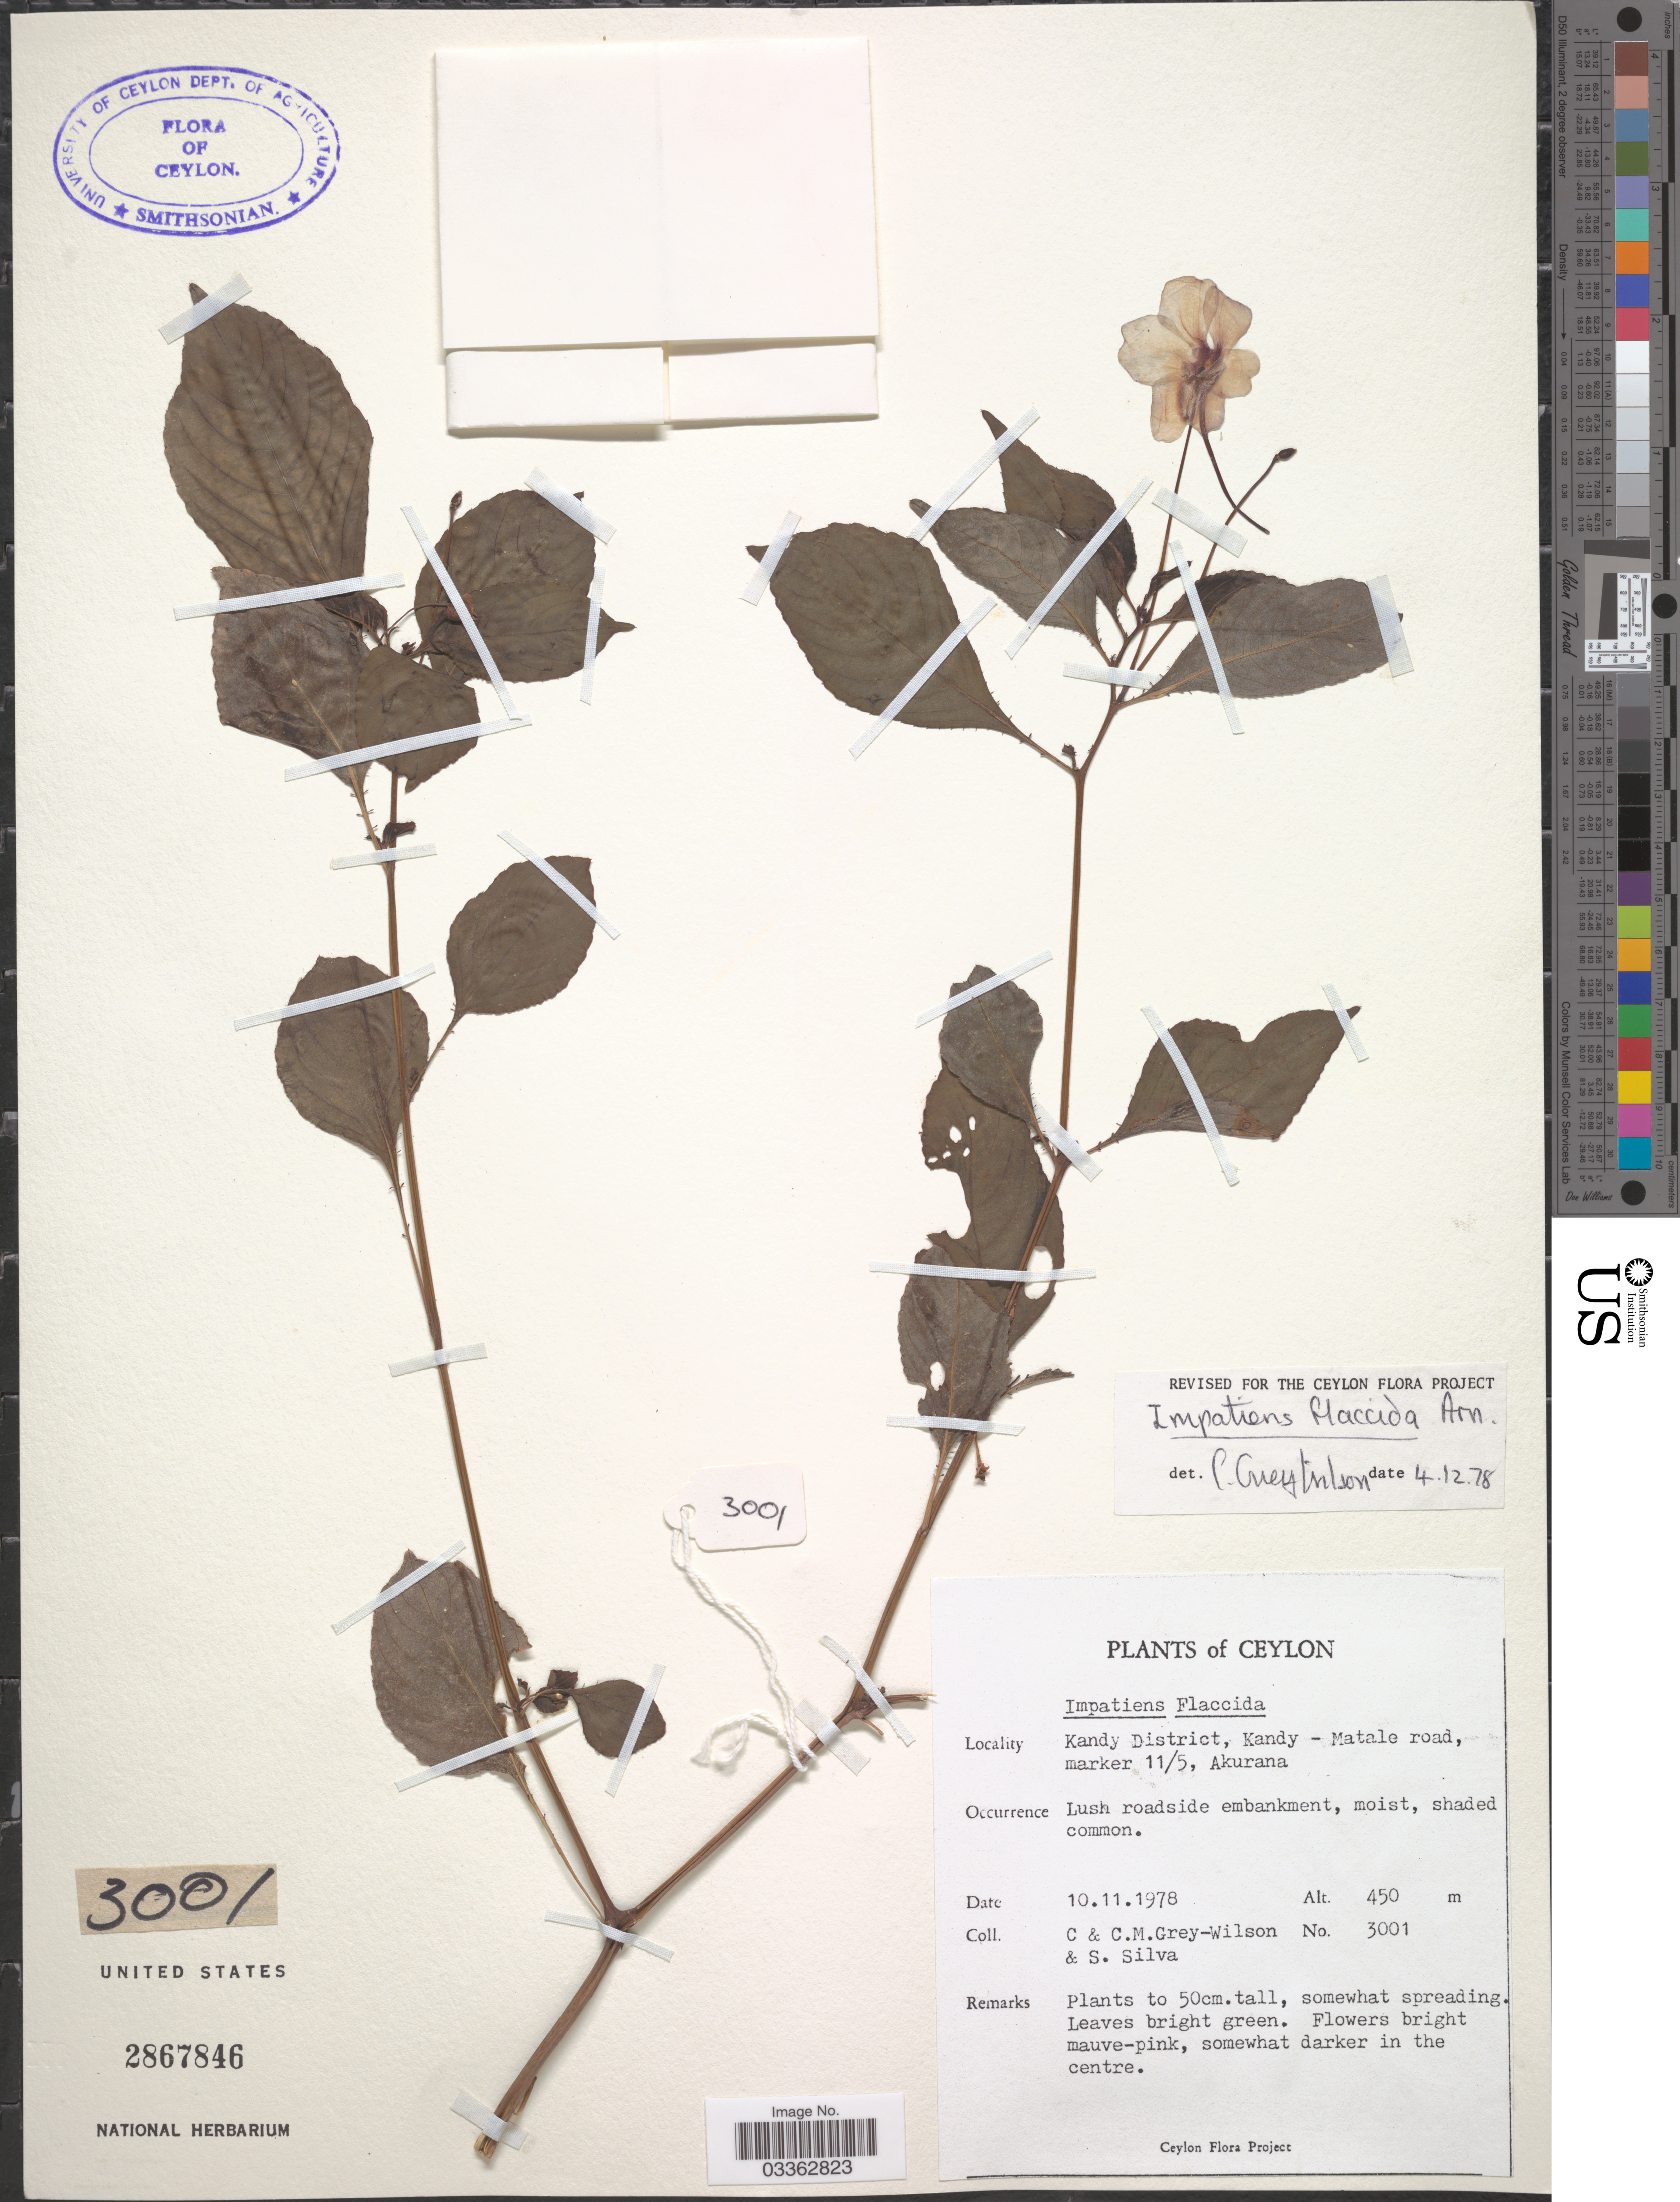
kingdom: Plantae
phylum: Tracheophyta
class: Magnoliopsida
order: Ericales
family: Balsaminaceae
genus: Impatiens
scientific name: Impatiens flaccida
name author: Arn.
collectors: C. Grey-Wilson, C. Grey-Wilson & S. Silva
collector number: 3001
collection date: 1978-11-10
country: Sri Lanka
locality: Ceylon. Kandy District, Kandy - Matale road, marker 11/5, Akurana.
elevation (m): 450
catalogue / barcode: US 2867846